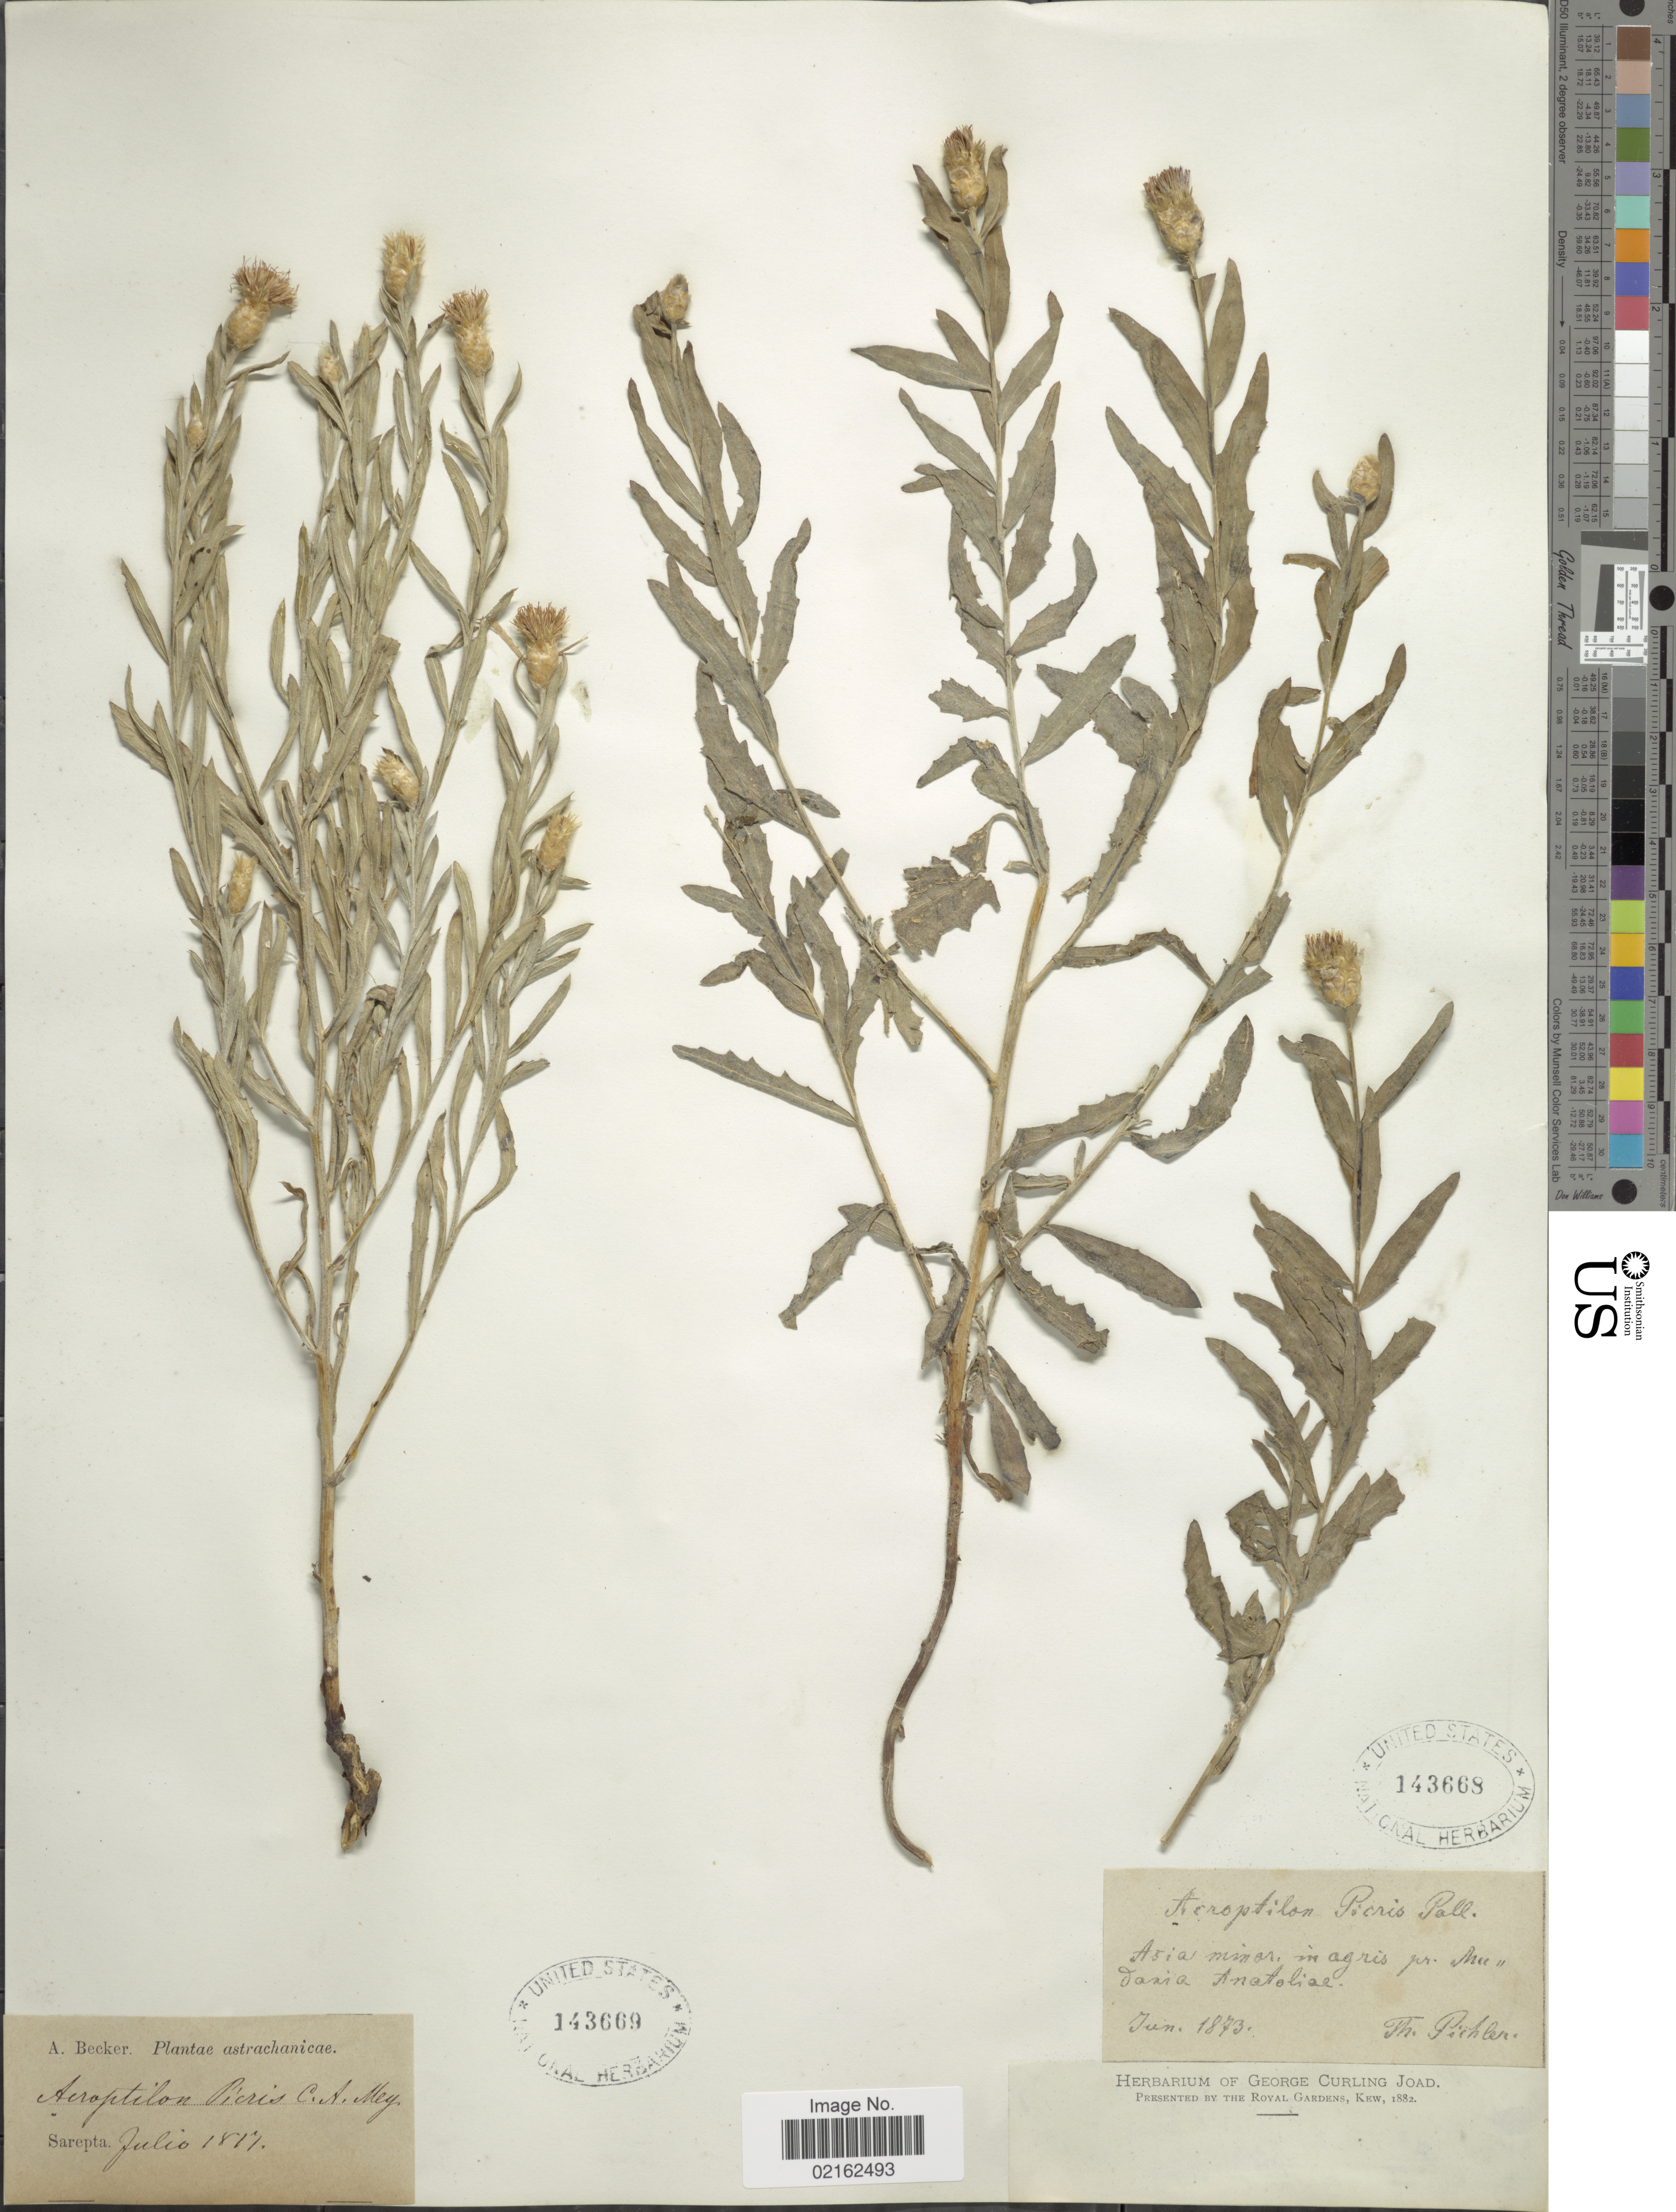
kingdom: Plantae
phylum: Tracheophyta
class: Magnoliopsida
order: Asterales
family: Asteraceae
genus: Acroptilon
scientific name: Acroptilon repens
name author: (L.) DC.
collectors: A. Becker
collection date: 1817-07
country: Russian Federation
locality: Astrachanicae, Sarepta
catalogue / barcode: US 143669